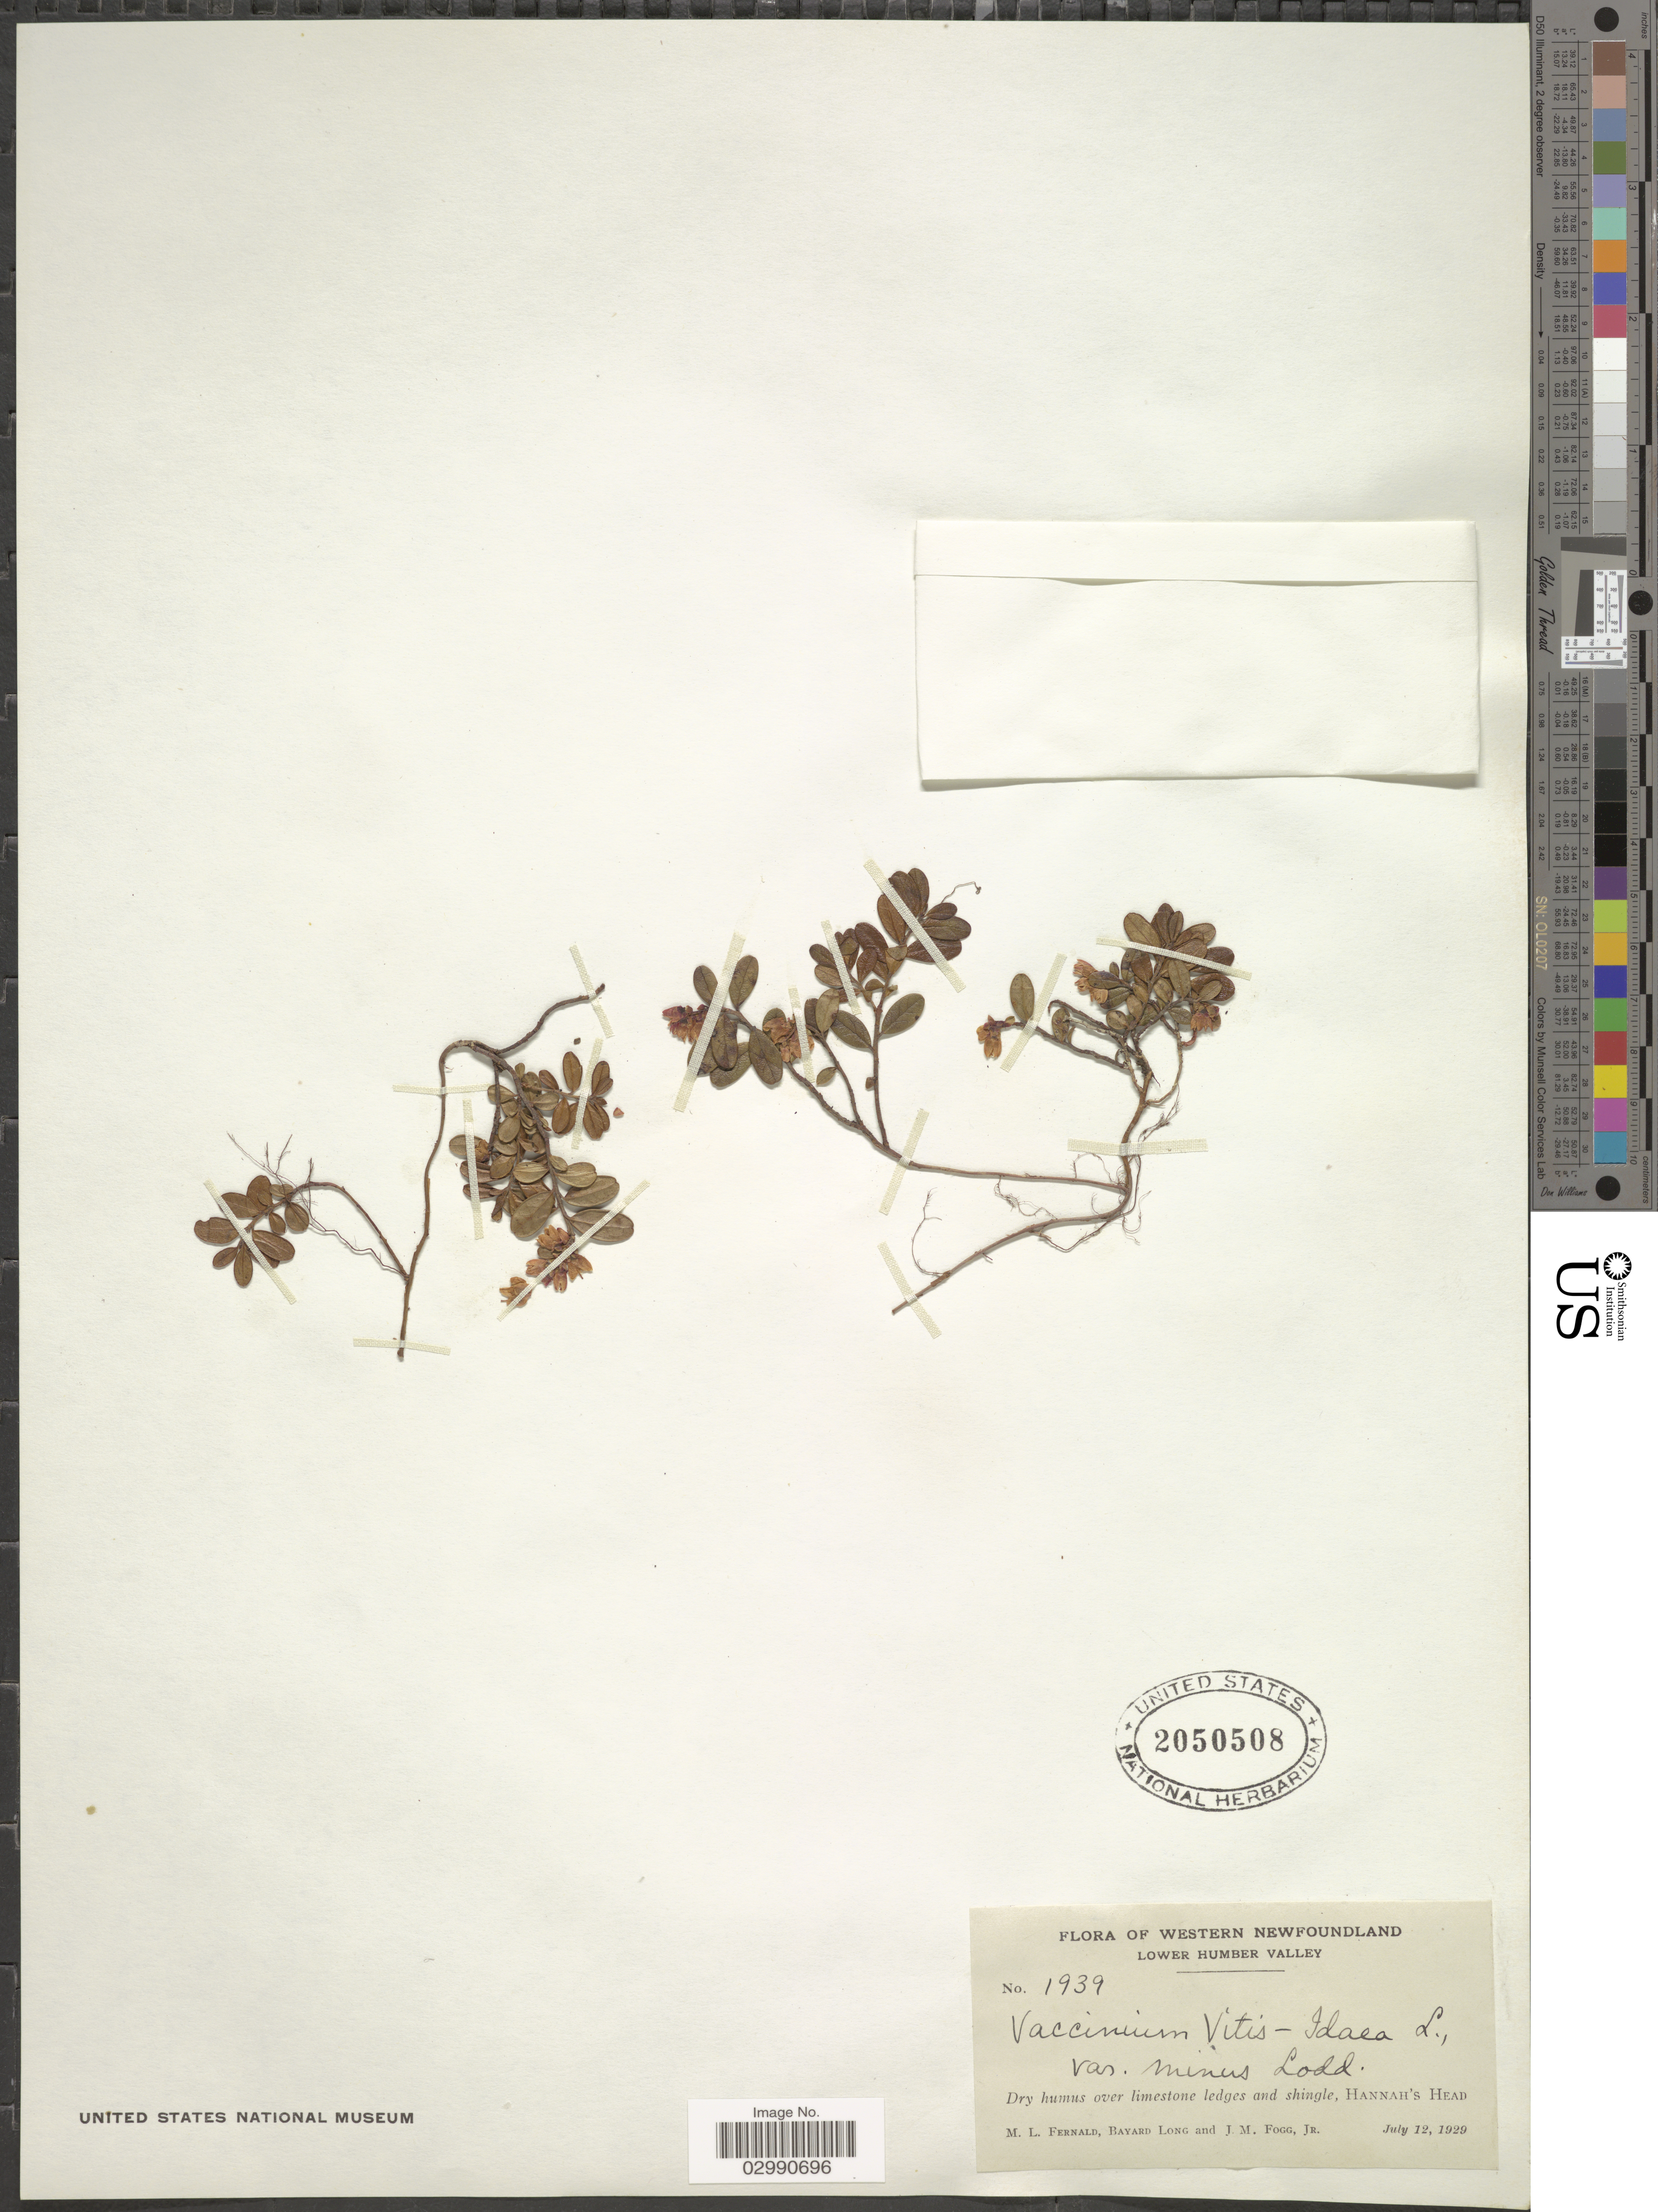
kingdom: Plantae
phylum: Tracheophyta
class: Magnoliopsida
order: Ericales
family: Ericaceae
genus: Vaccinium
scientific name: Vaccinium vitis-idaea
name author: L.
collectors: M. L. Fernald, B. Long & J. Fogg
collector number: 1939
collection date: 1929-07-12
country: Canada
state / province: Newfoundland and Labrador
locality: Western Newfoundland, Dry humus over limestone ledged and shingle, Hannah's Head, Lower Humber Valley.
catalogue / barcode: US 2050508